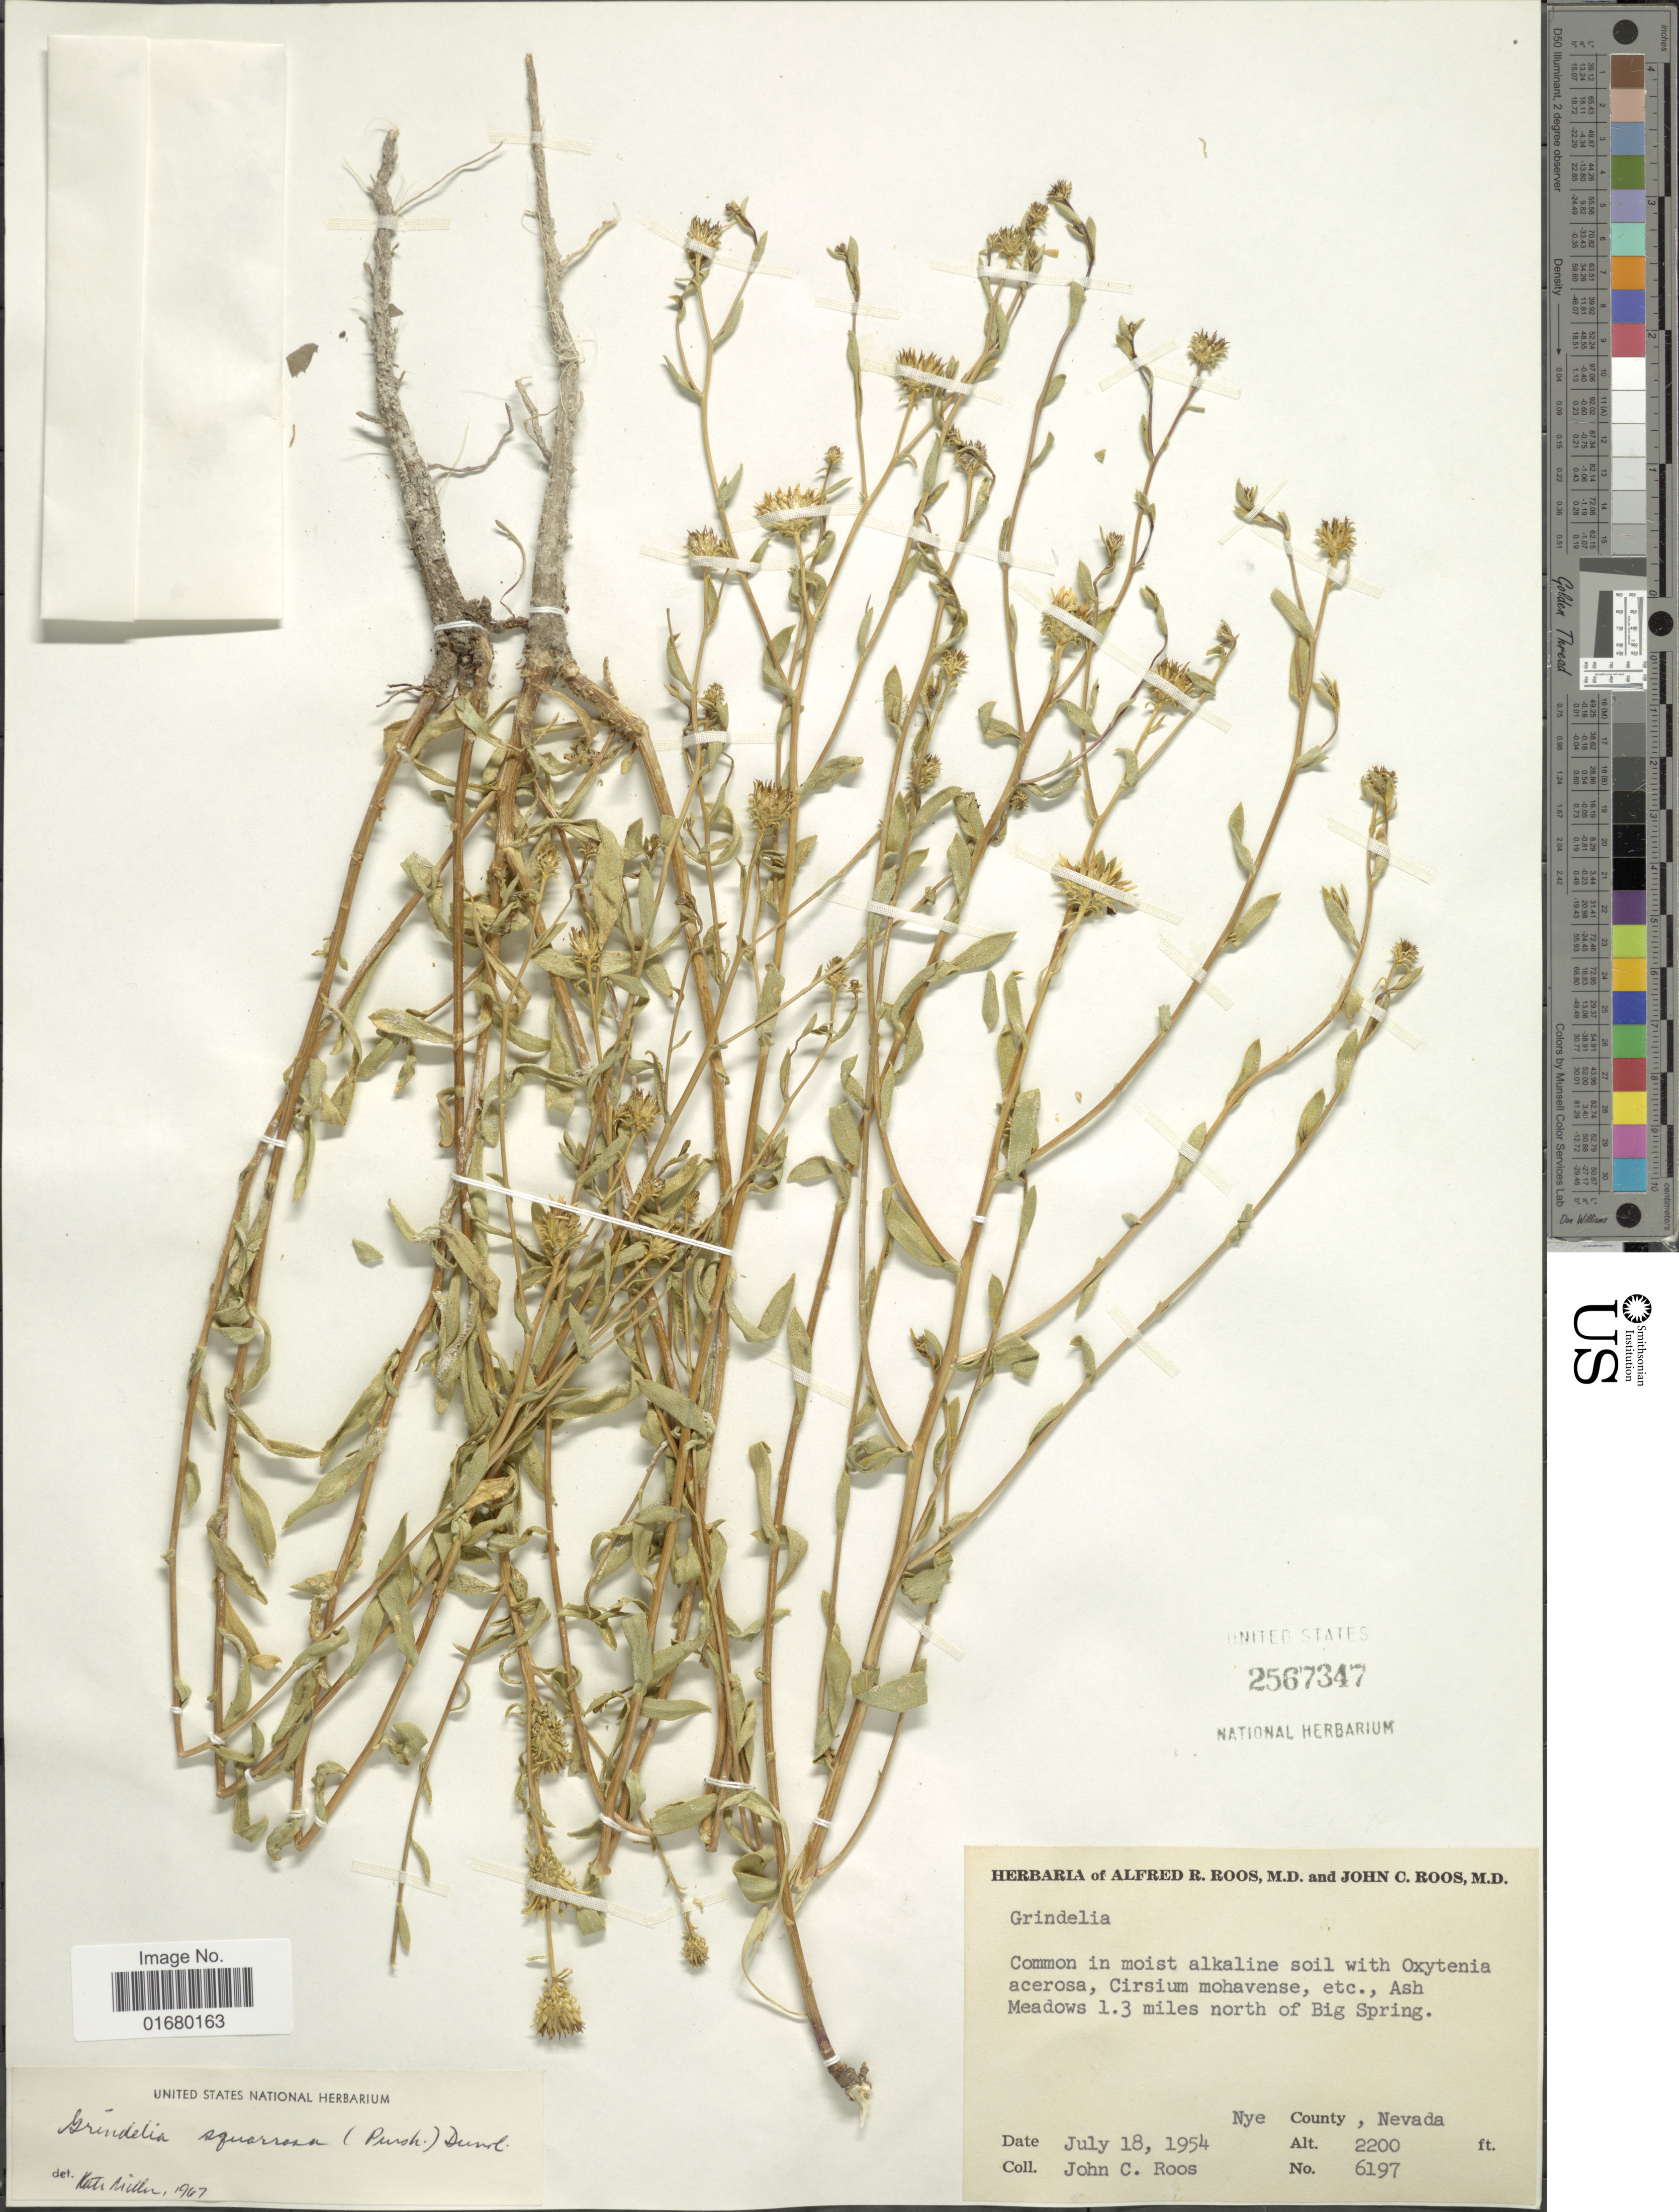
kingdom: Plantae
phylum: Tracheophyta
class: Magnoliopsida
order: Asterales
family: Asteraceae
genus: Grindelia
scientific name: Grindelia squarrosa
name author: (Pursh) Dunal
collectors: J. C. Roos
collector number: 6197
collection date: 1954-07-18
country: United States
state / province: Nevada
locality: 1.3 miles north of Big Spring.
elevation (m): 671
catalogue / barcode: US 2567347